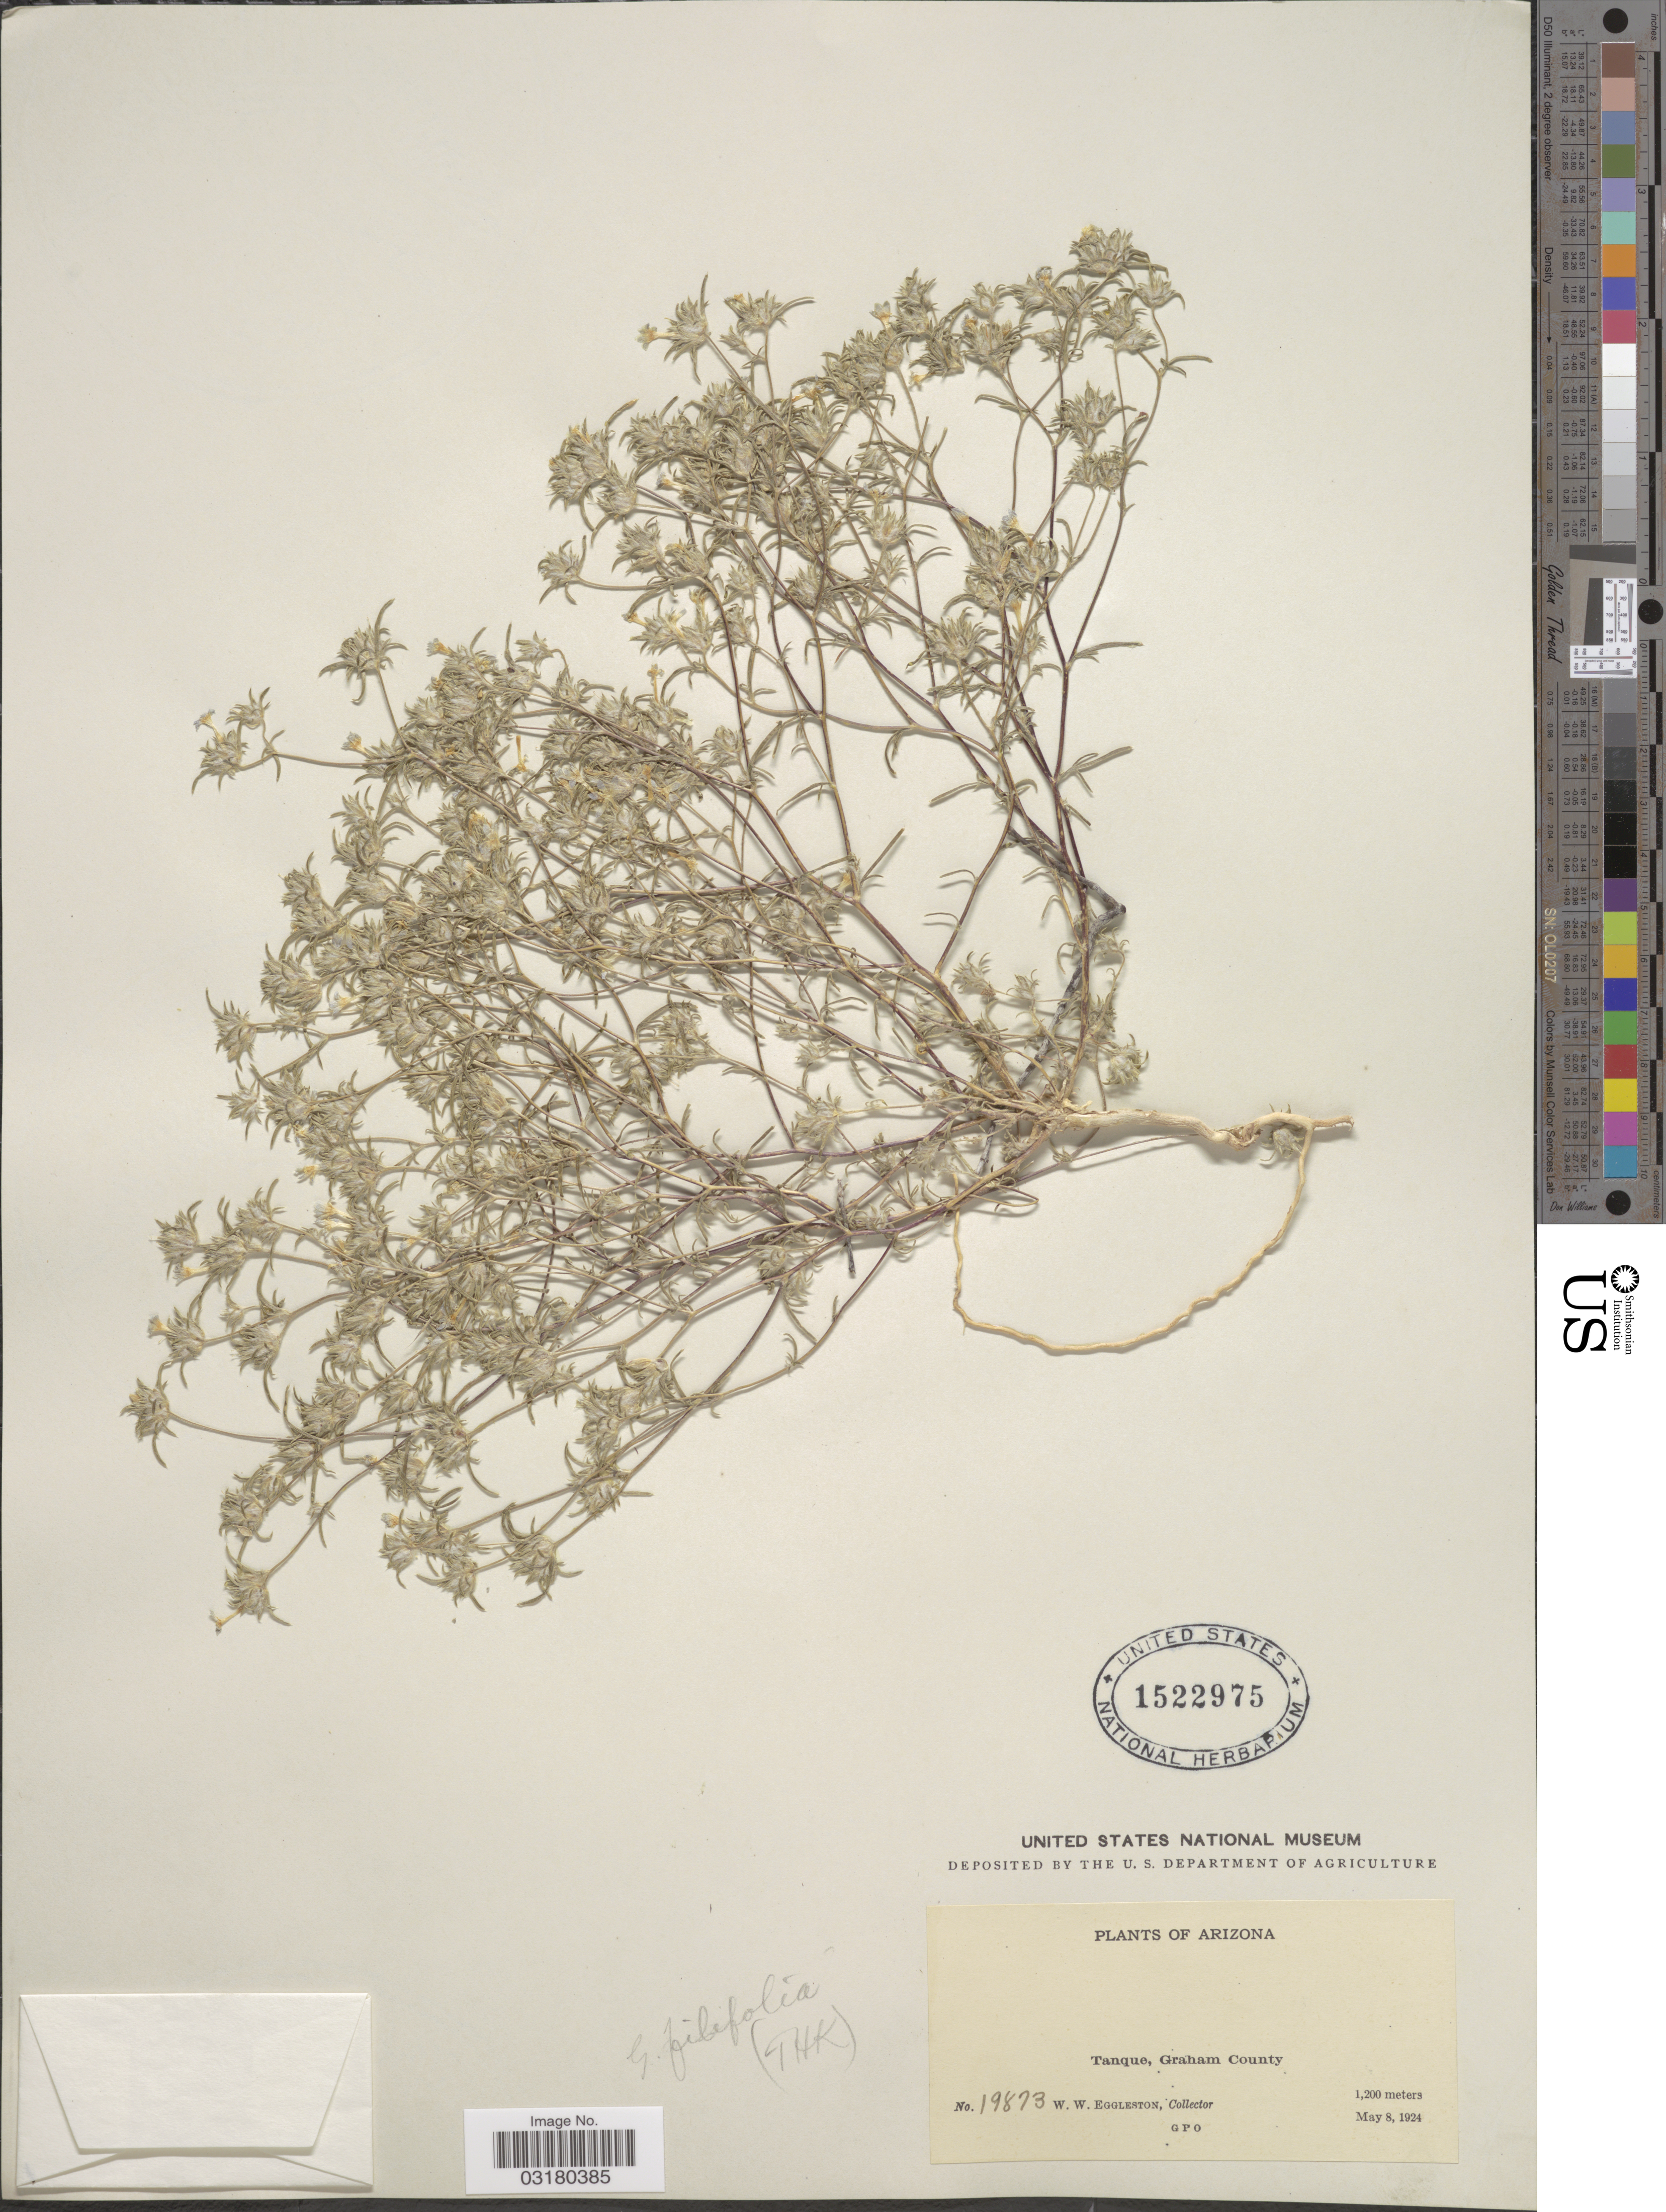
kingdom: Plantae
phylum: Tracheophyta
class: Magnoliopsida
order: Ericales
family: Polemoniaceae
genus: Eriastrum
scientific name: Eriastrum diffusum subsp. diffusum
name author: (A. Gray) H. Mason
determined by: Strong, Mark T., (BOT), Smithsonian Institution - National Museum of Natural History (UNITED STATES)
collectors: W. W. Eggleston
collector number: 19873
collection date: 1924-05-08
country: United States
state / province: Arizona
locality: Tanque, Graham County.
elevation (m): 1200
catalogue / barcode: US 1522975